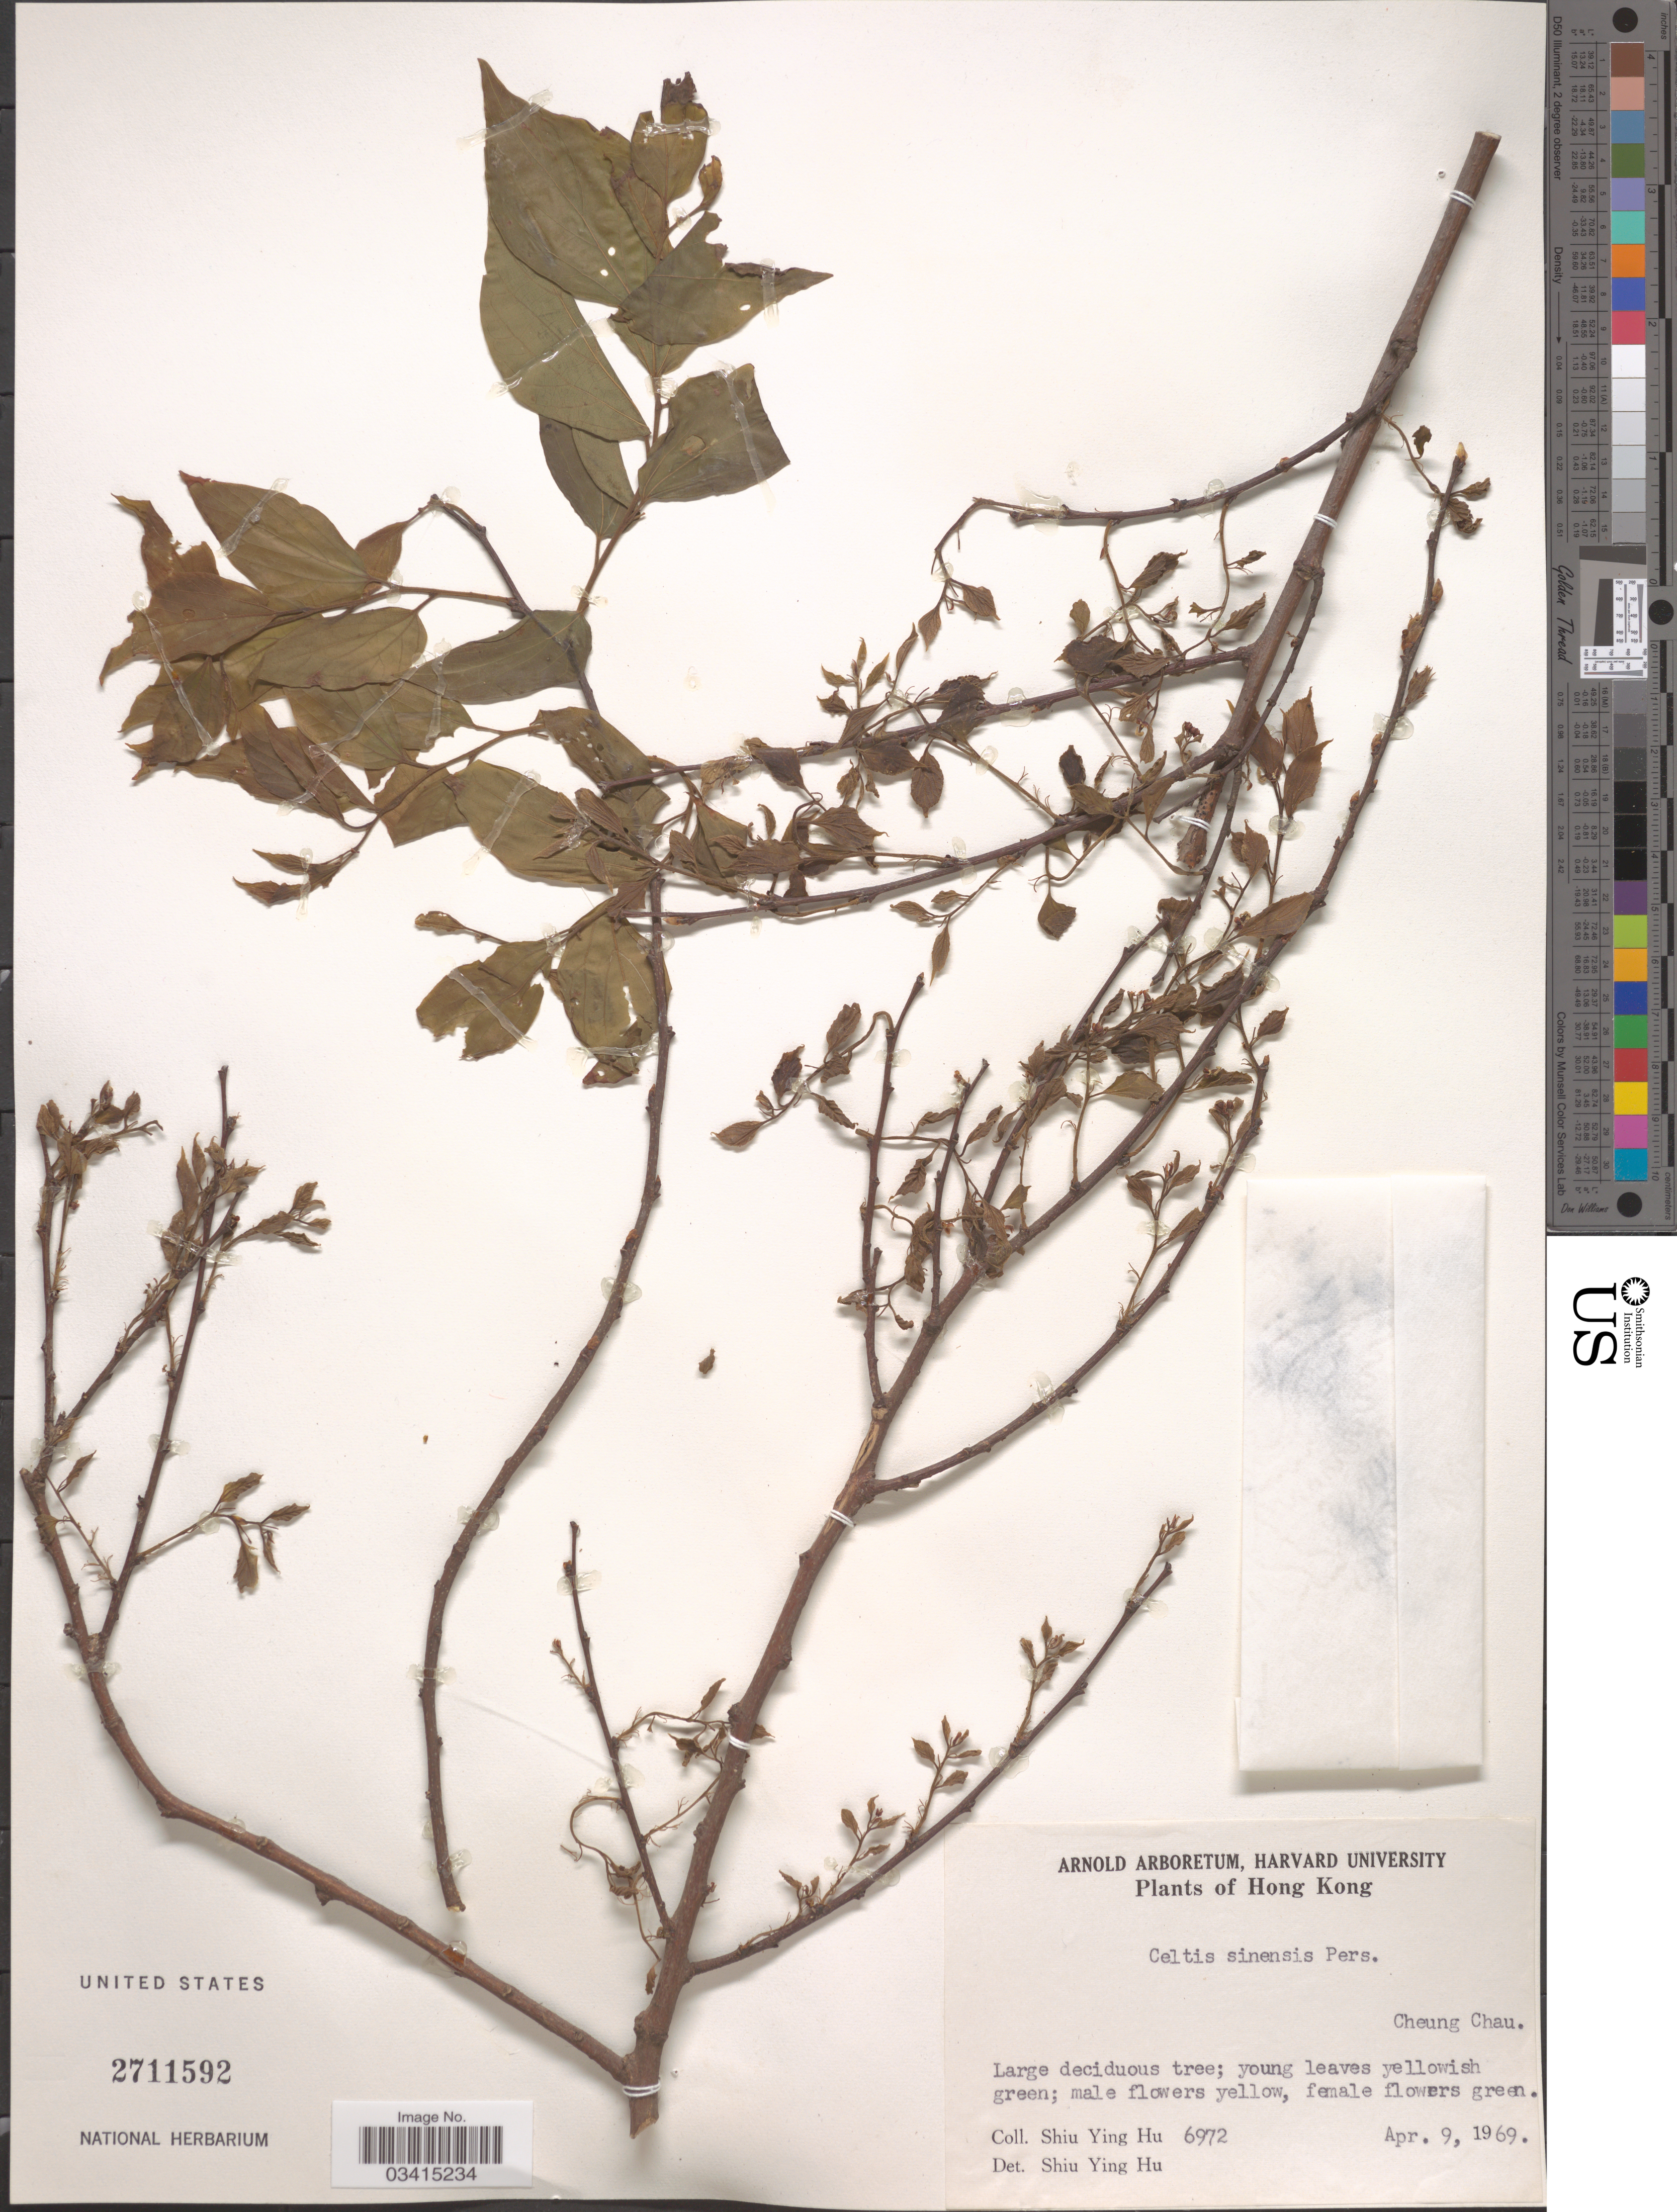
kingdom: Plantae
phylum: Tracheophyta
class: Magnoliopsida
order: Rosales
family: Cannabaceae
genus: Celtis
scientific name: Celtis sinensis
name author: Pers.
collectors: S. Y. Hu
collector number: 6972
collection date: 1969-04-09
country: China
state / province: Hong Kong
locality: Cheung Chau.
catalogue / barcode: US 2711592